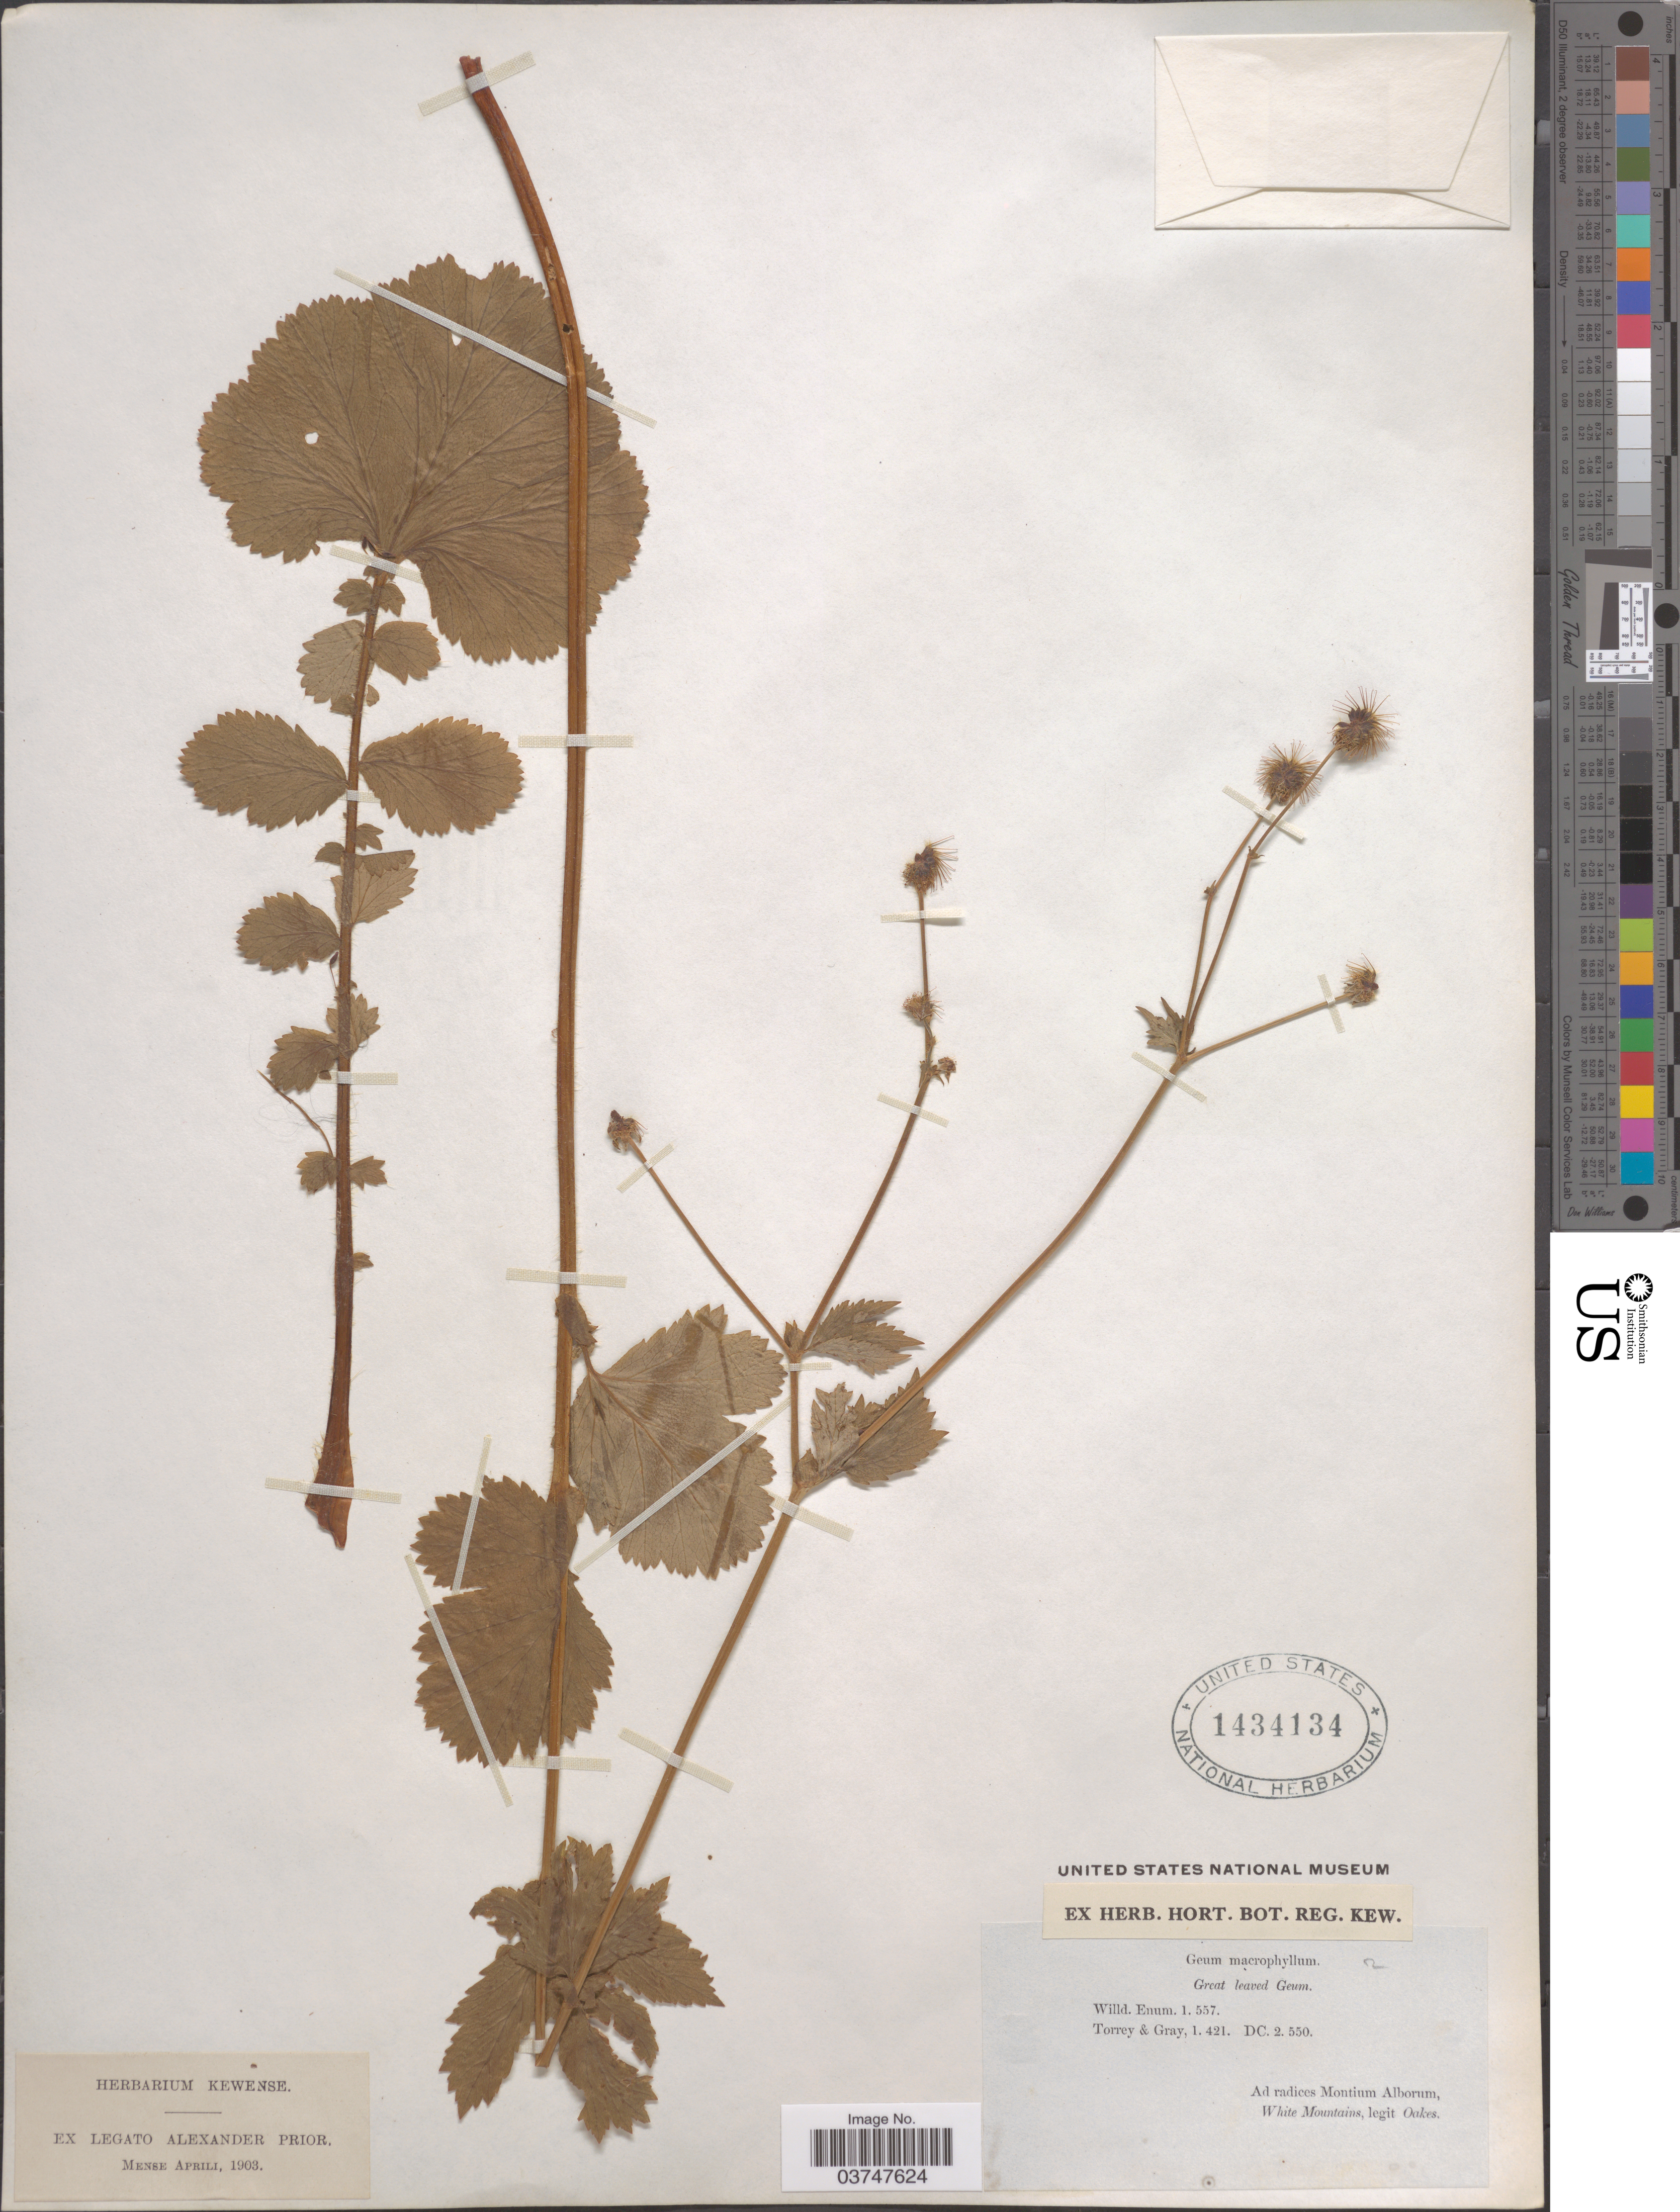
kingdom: Plantae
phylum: Tracheophyta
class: Magnoliopsida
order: Rosales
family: Rosaceae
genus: Geum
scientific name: Geum macrophyllum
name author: Willd.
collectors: -. Oakes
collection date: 1903-04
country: United States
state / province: New Hampshire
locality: Ad radices Montium Alborum, White Mountains.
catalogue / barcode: US 1434134